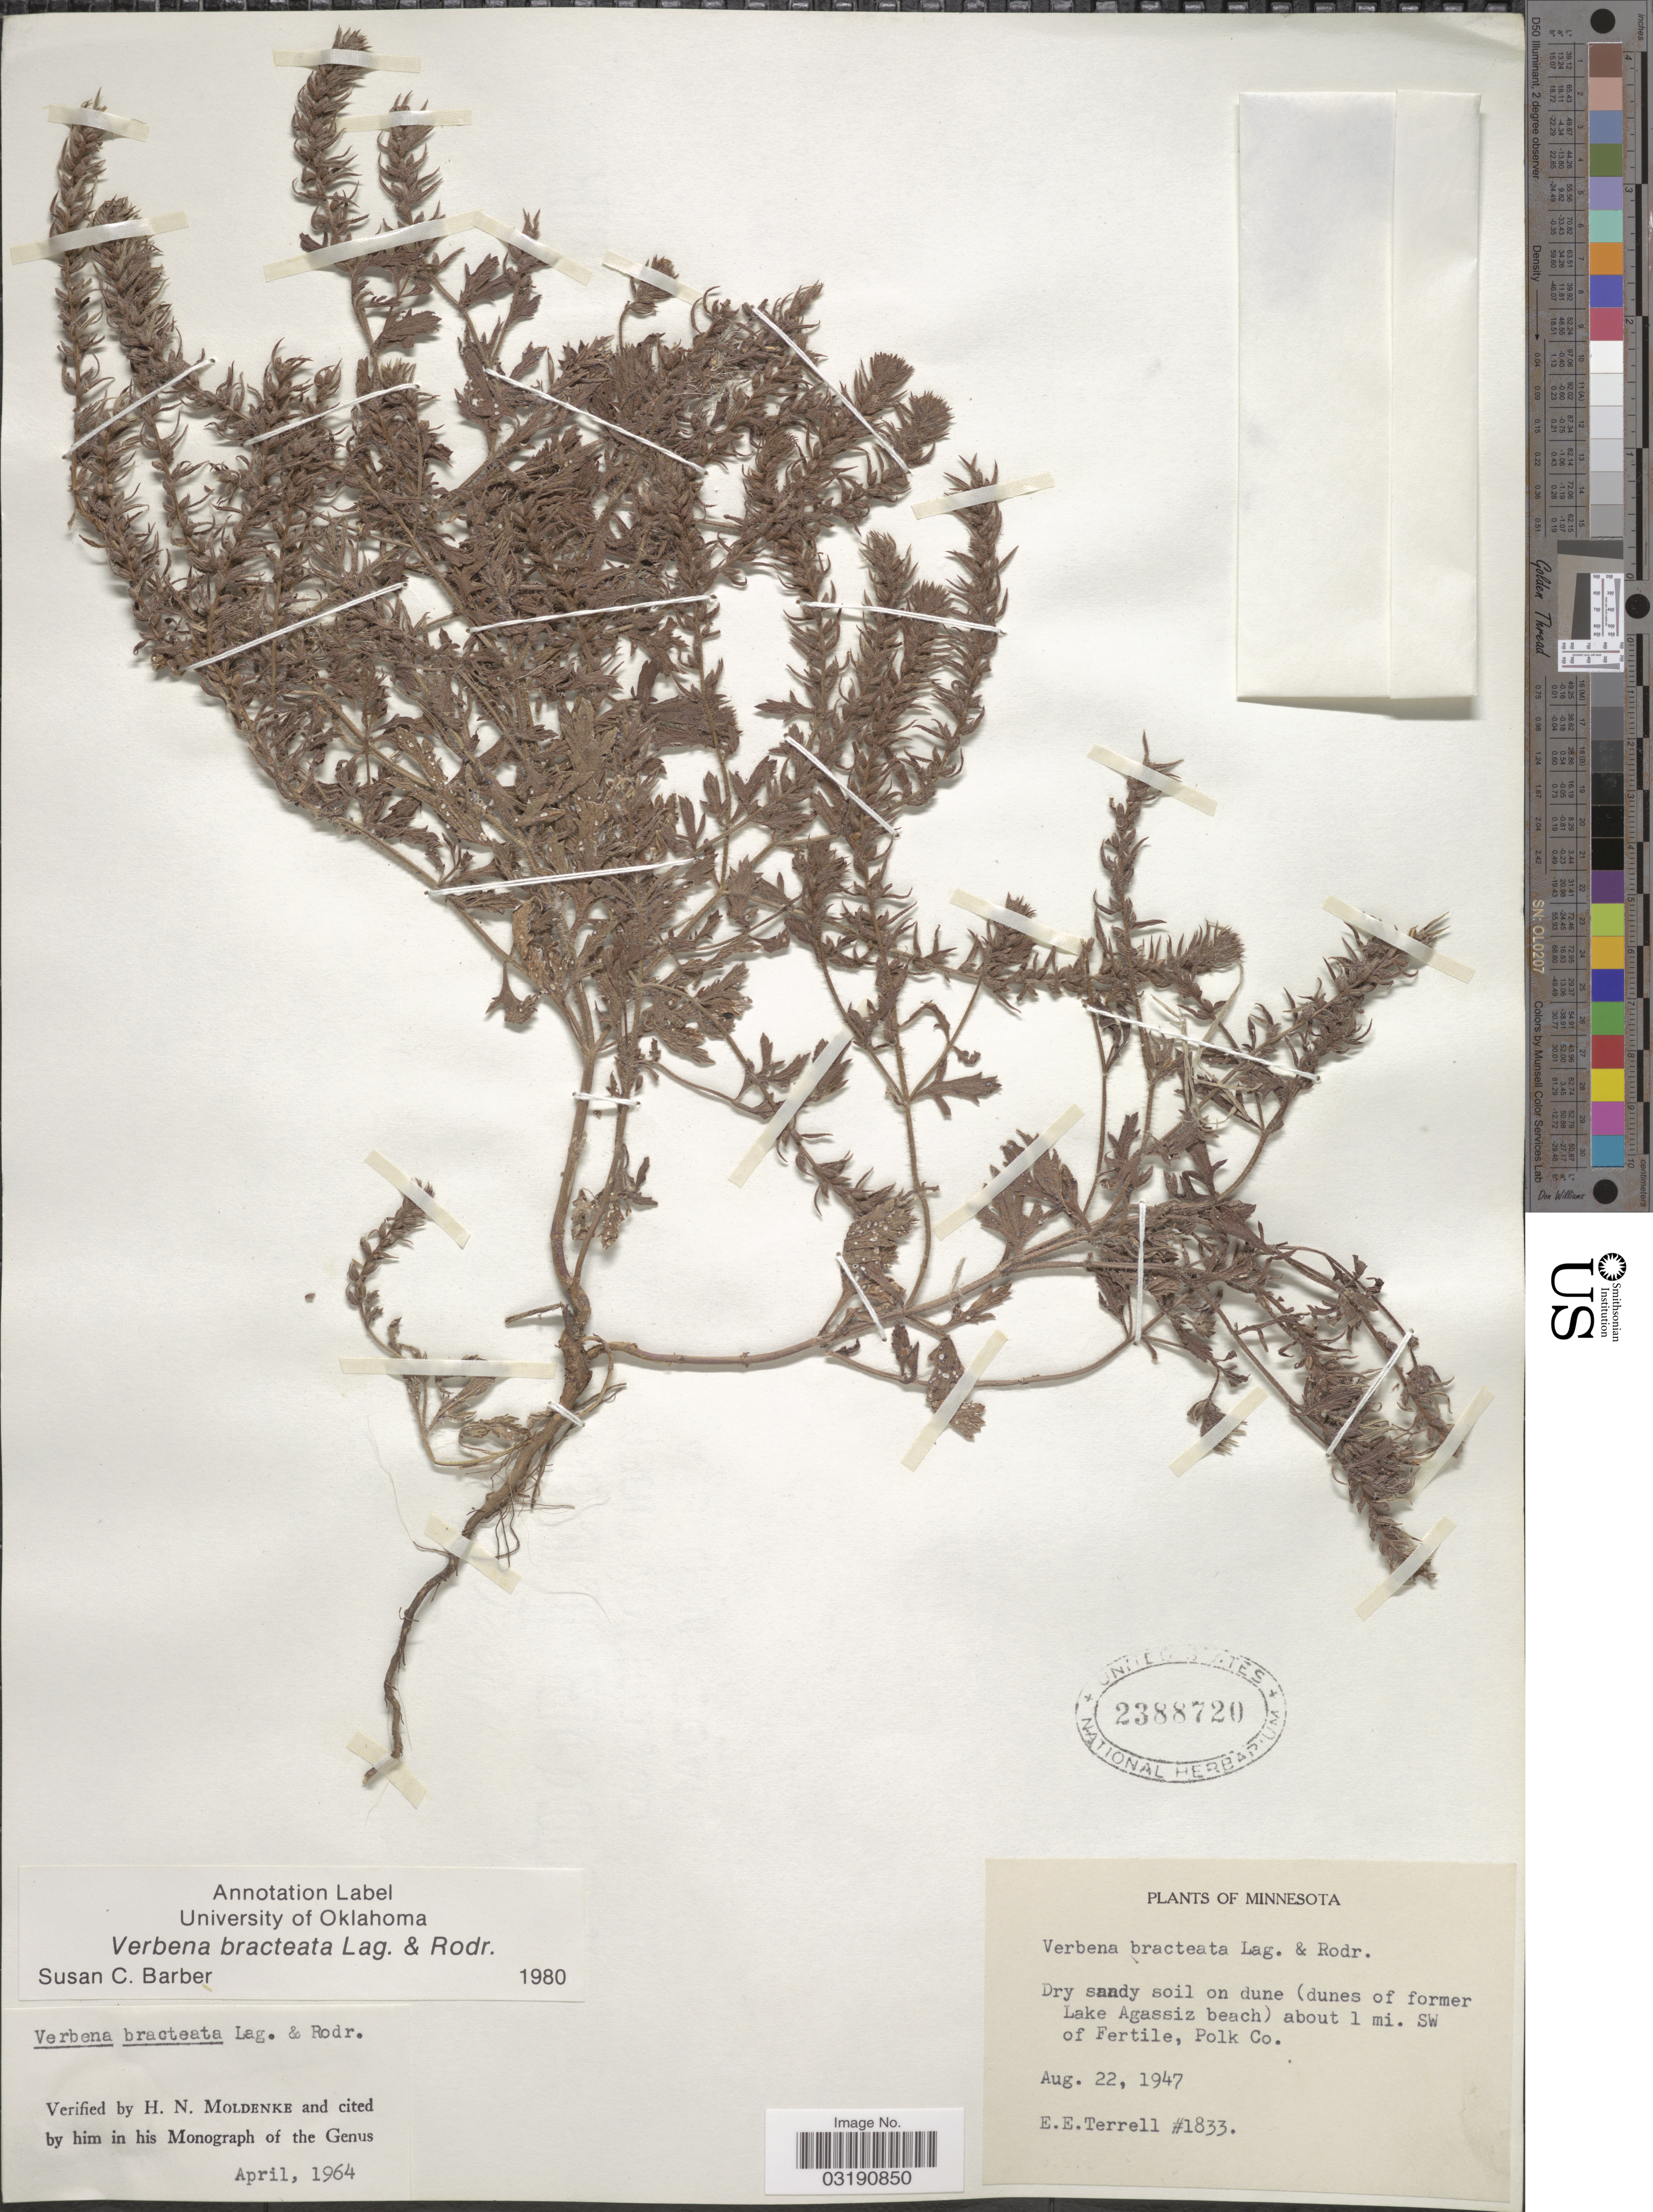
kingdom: Plantae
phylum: Tracheophyta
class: Magnoliopsida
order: Lamiales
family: Verbenaceae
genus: Verbena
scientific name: Verbena bracteata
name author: Cav. ex Lag. & Rodr.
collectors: E. E. Terrell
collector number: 1833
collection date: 1947-08-22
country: United States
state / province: Minnesota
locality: (Dunes of former Lake Agassiz beach) about 1 mi. SW of Fertile, Polk Co.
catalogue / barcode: US 2388720